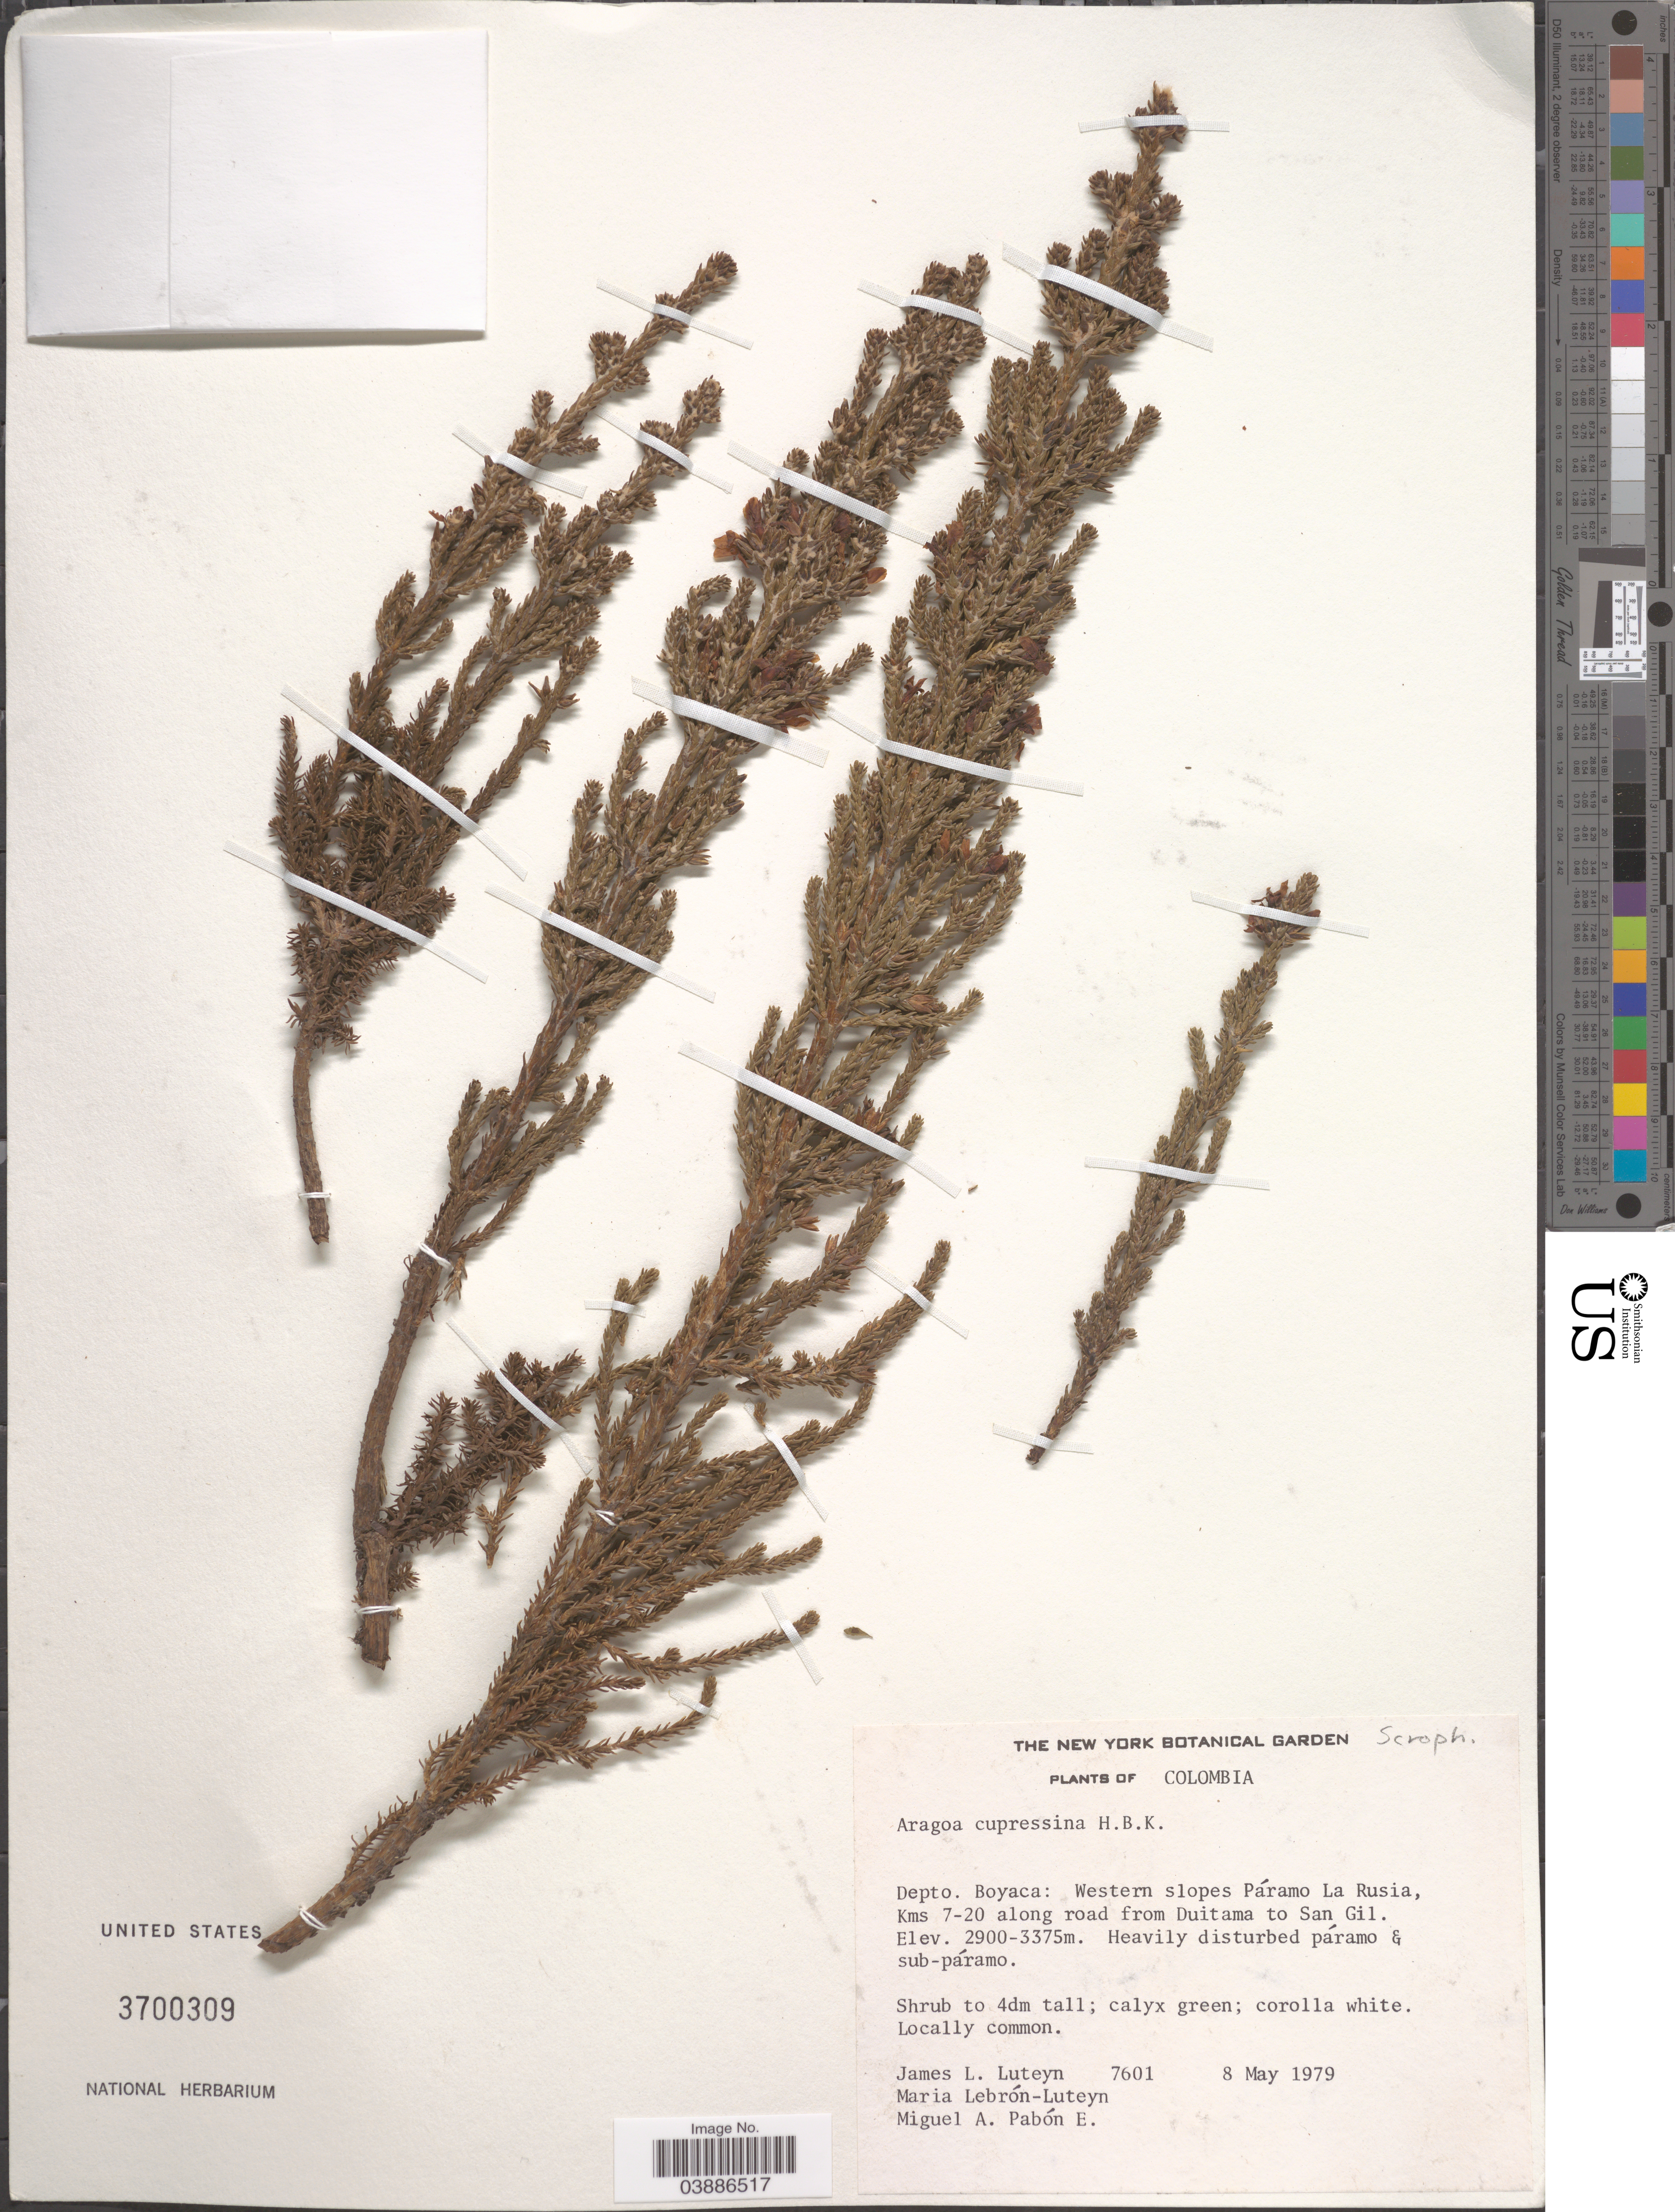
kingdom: Plantae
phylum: Tracheophyta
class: Magnoliopsida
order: Lamiales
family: Plantaginaceae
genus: Aragoa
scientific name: Aragoa cupressina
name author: Kunth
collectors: J. Luteyn, M. L. Lebrón-Luteyn & M. A. Pabon E.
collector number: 7601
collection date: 1979-05-08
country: Colombia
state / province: Boyacá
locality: Depto. Boyaca: Western slopes Páramo La Rusia, Kms 7-20 along road from Duitama to San Gil.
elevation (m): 2900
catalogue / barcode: US 3700309